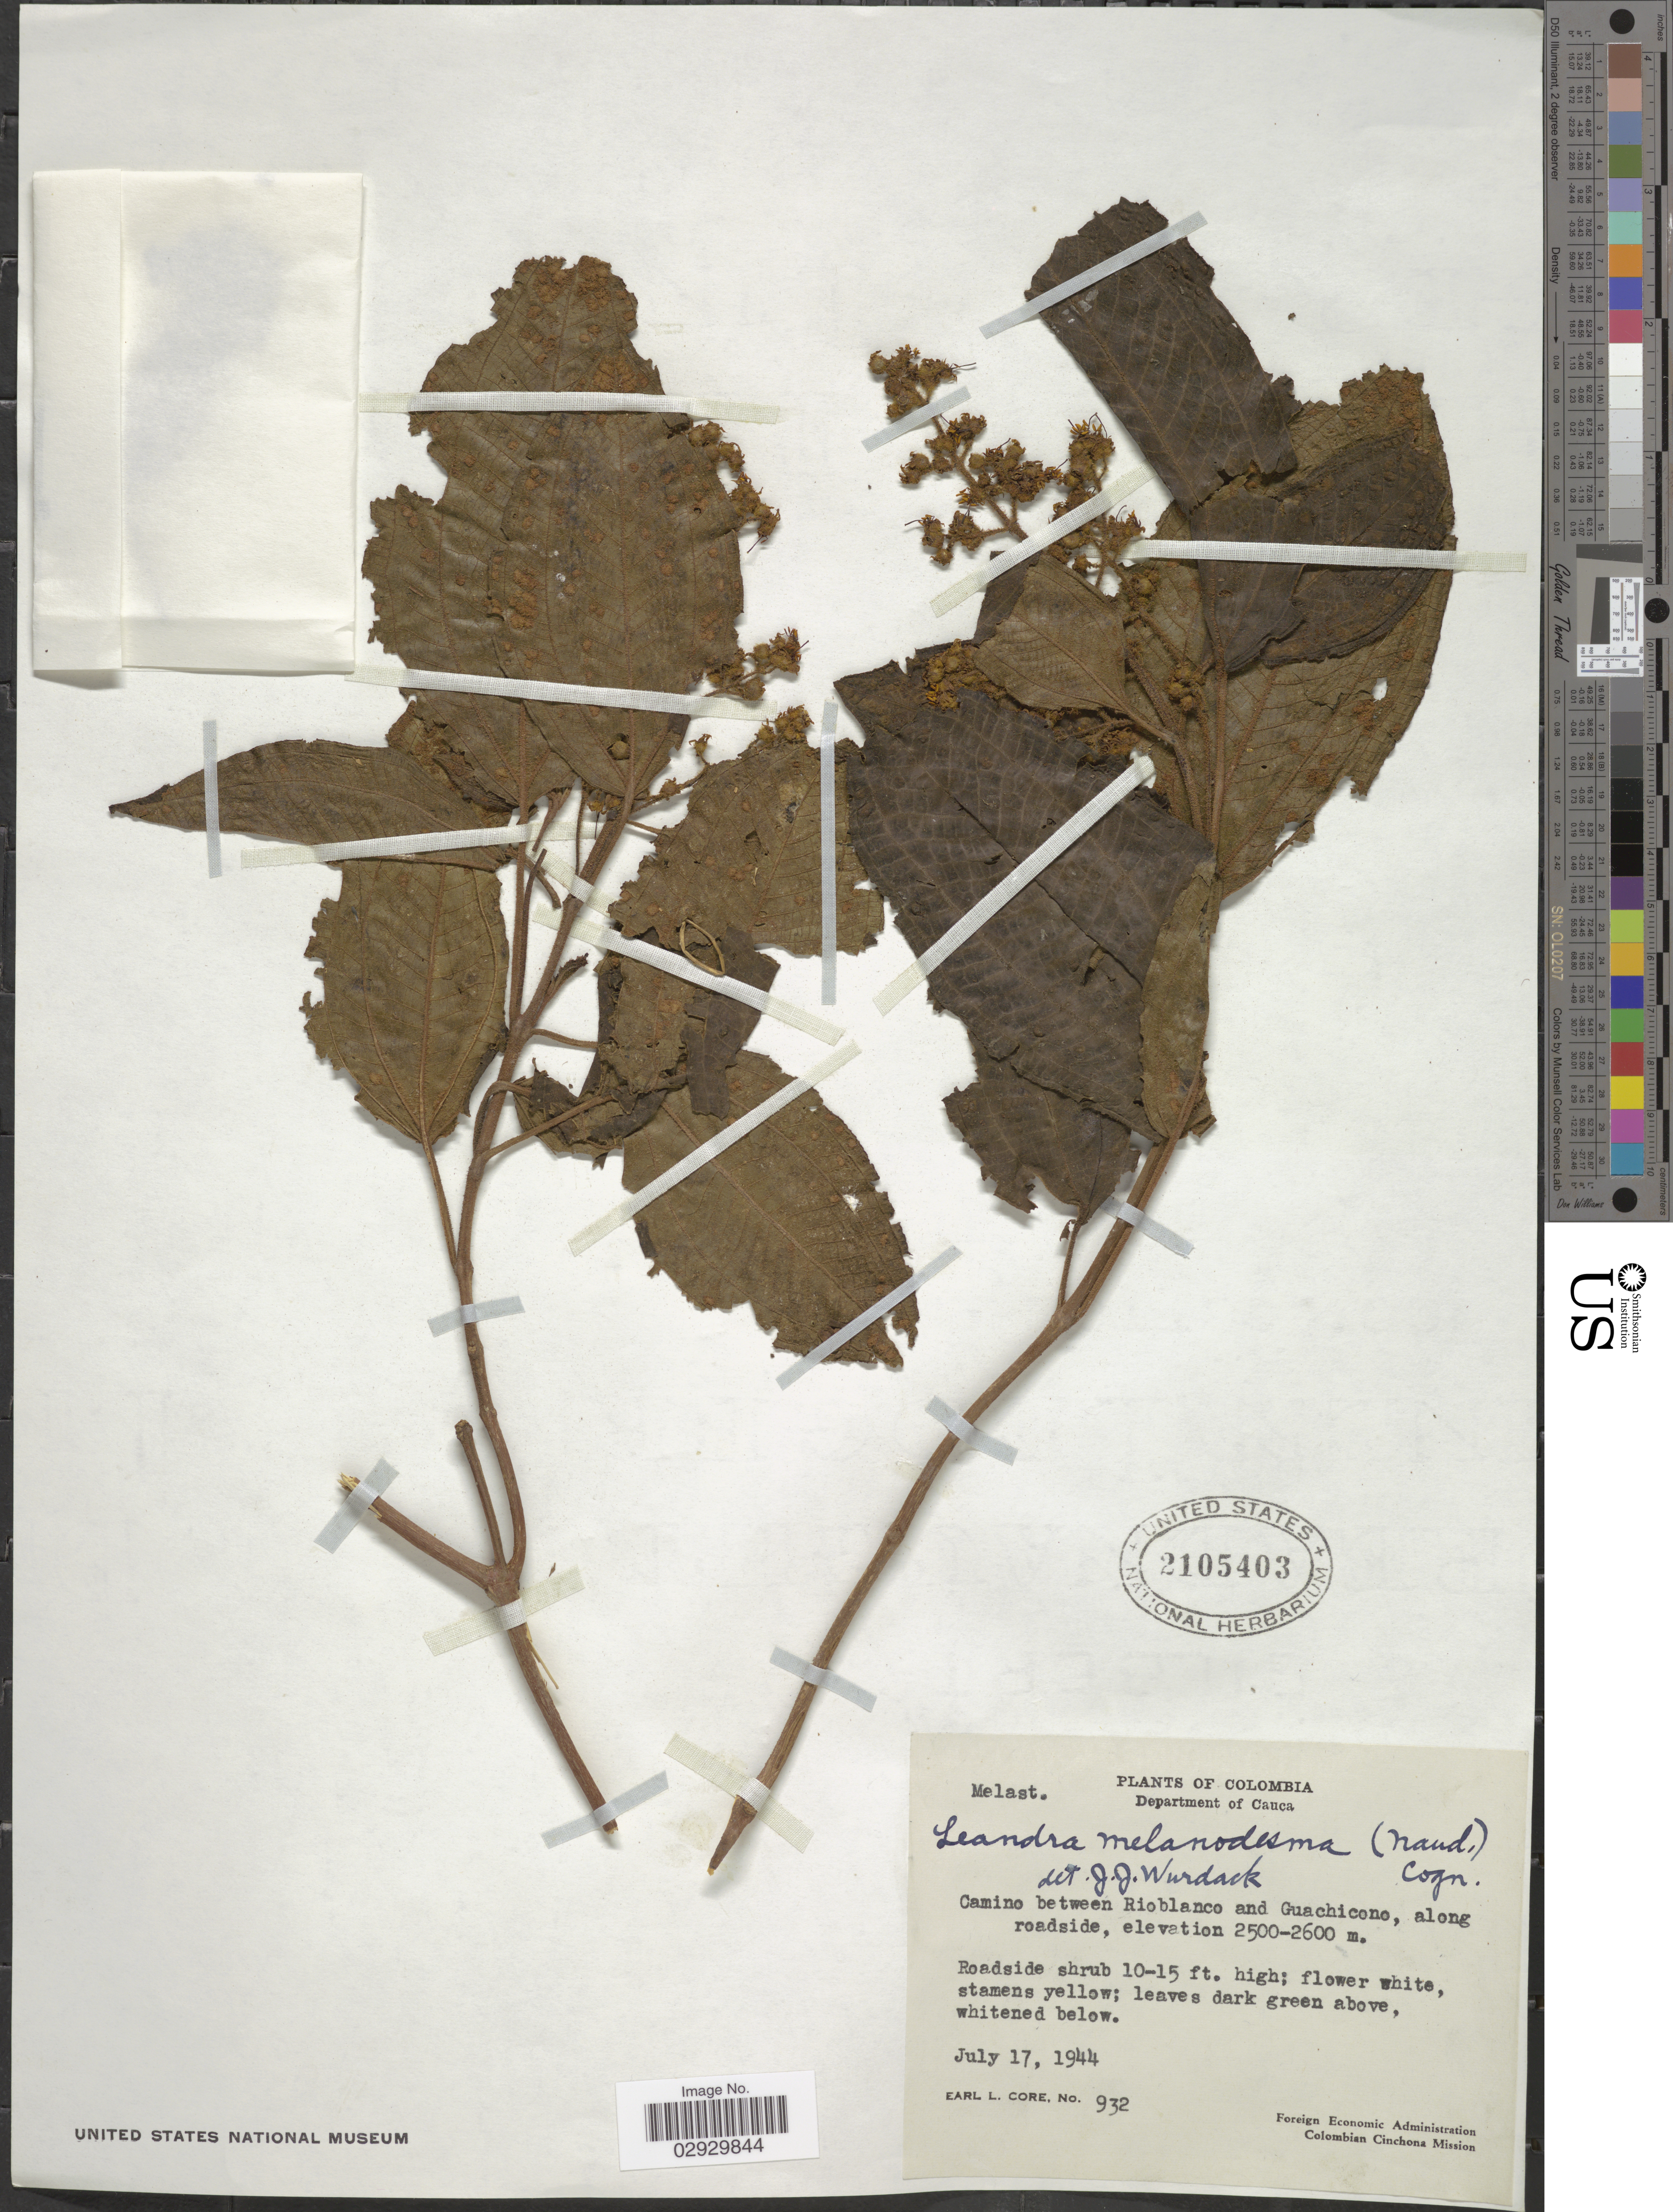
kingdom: Plantae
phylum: Tracheophyta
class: Magnoliopsida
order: Myrtales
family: Melastomataceae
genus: Leandra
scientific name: Leandra melanodesma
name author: (Naudin) Cogn.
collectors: E. L. Core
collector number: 932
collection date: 1944-07-17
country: Colombia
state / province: Cauca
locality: Department of Cauca, Camino between Rioblanco and Guachicono, along roadside.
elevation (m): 2500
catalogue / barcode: US 2105403